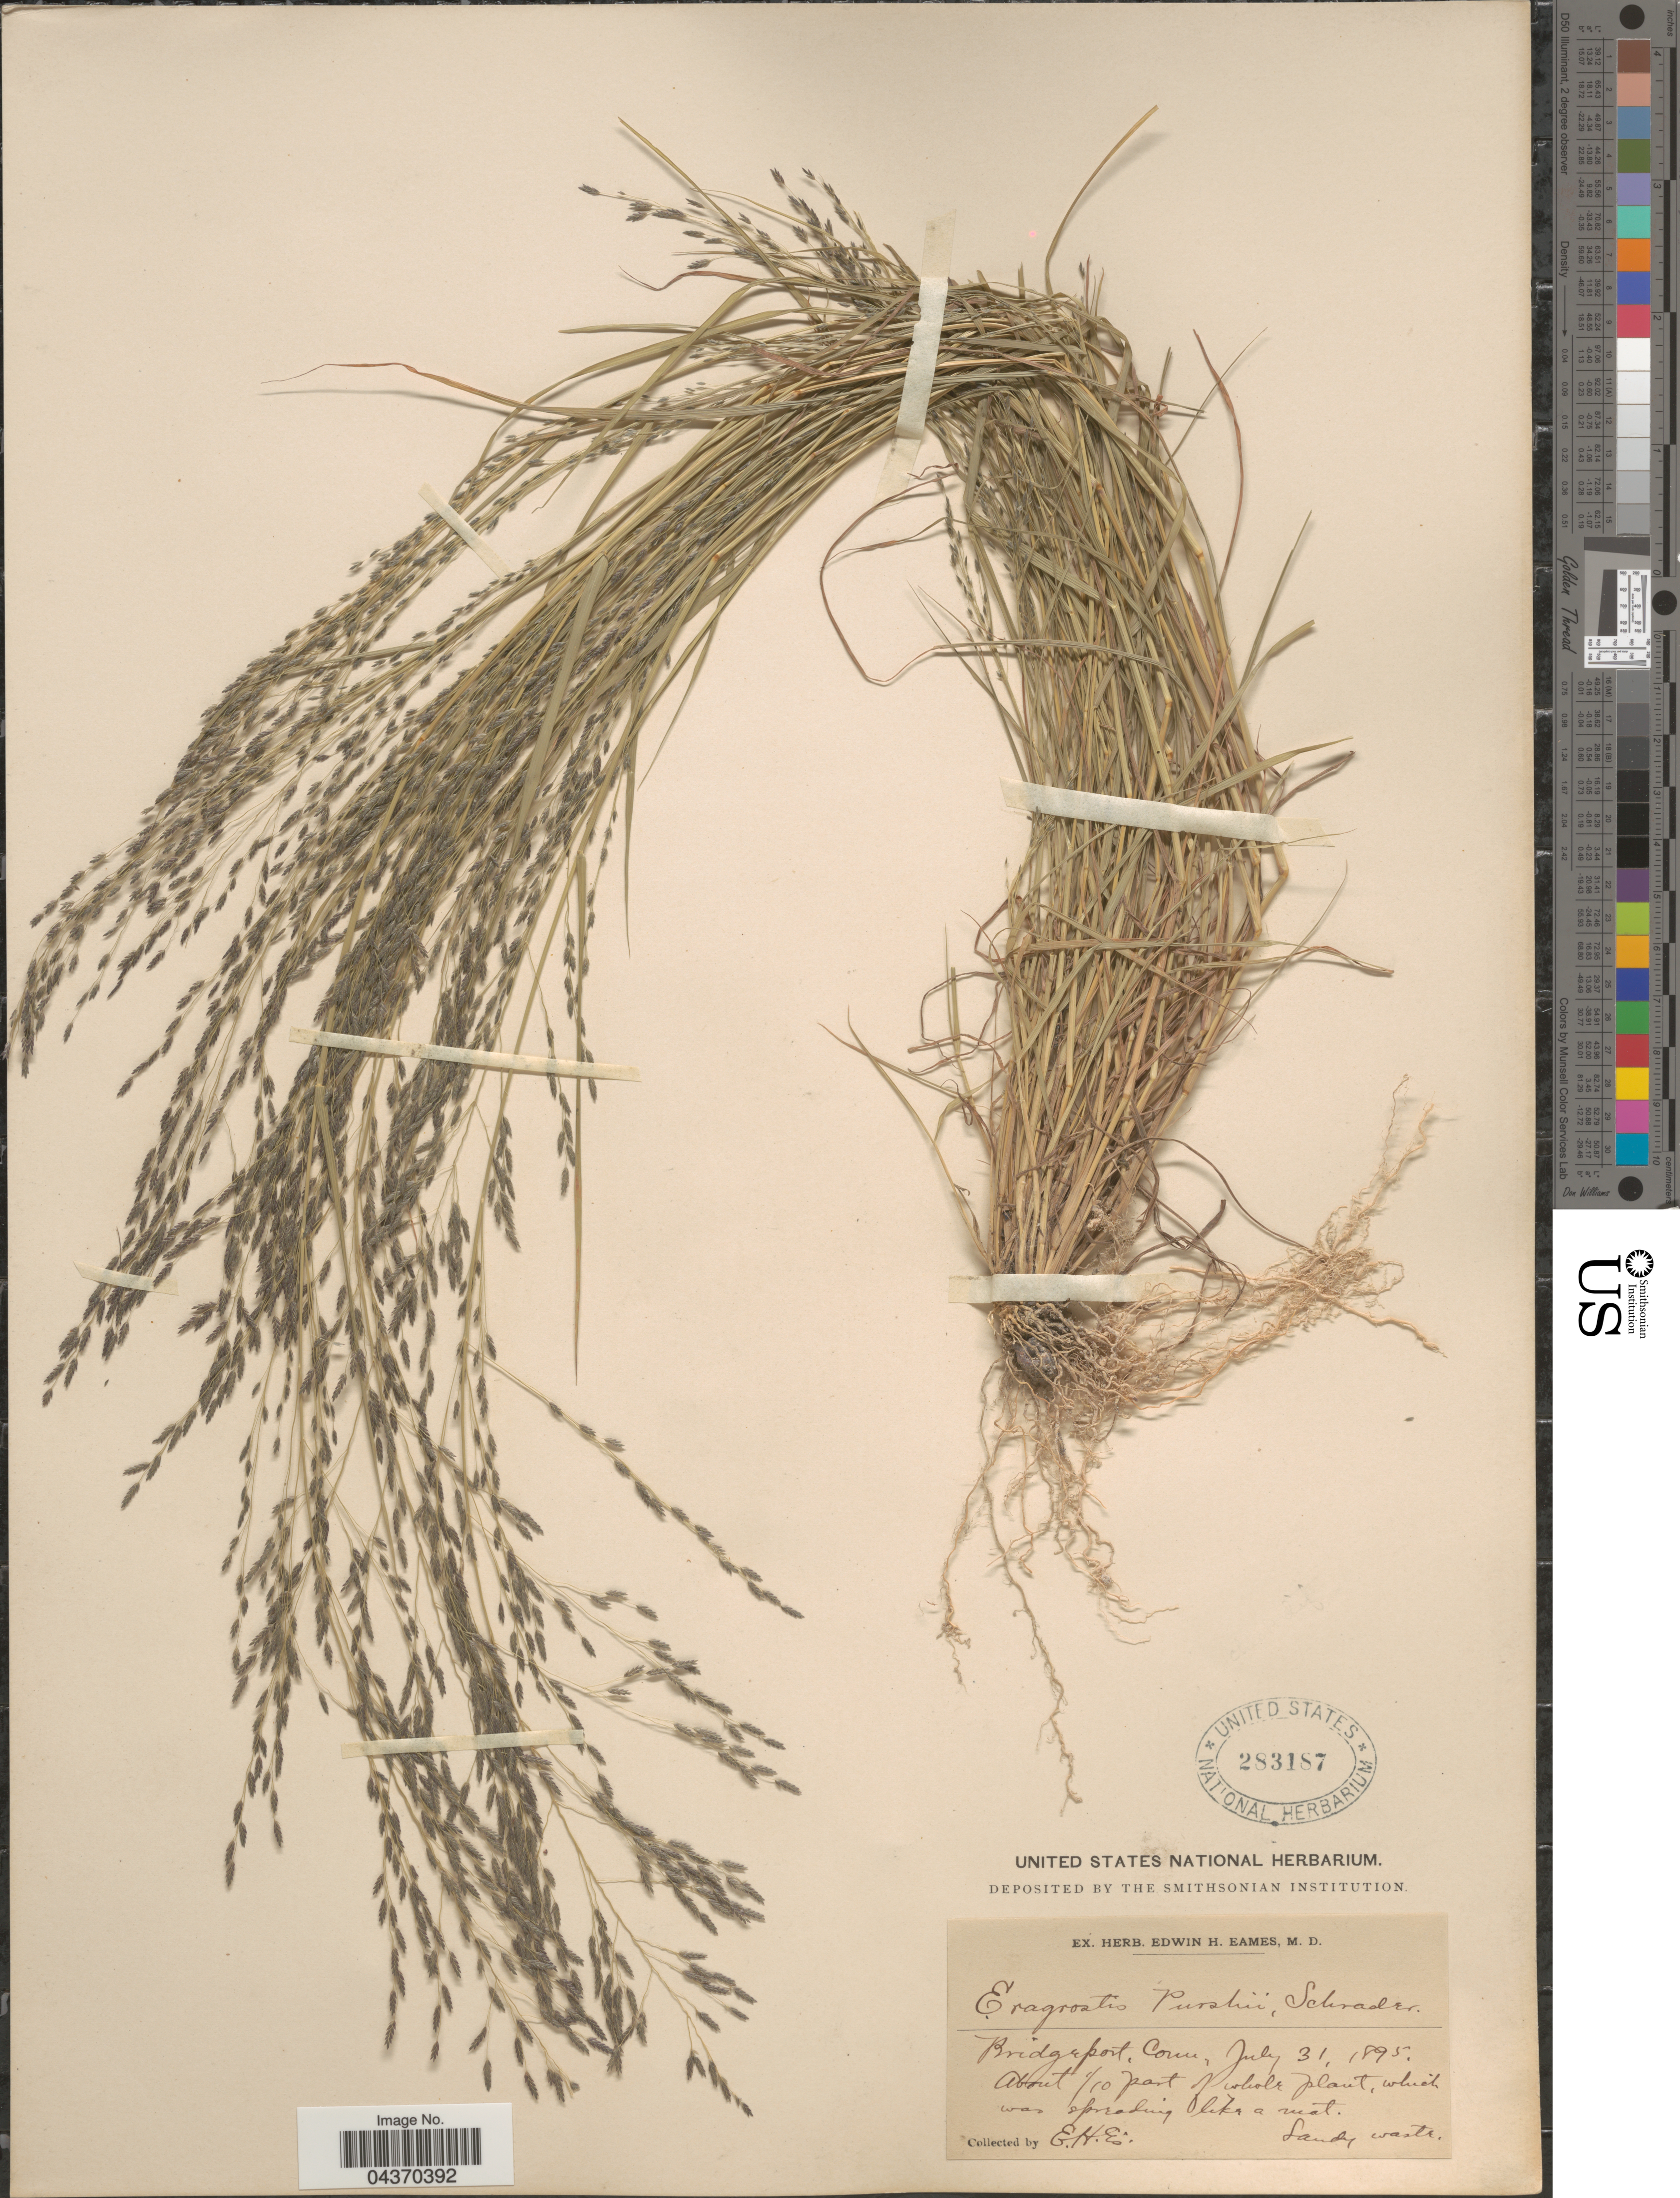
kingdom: Plantae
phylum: Tracheophyta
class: Liliopsida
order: Poales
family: Poaceae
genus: Eragrostis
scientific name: Eragrostis pectinacea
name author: (Michx.) Nees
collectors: E. H. Eames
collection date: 1895-07-31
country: United States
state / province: Connecticut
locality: Bridgeport.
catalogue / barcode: US 283187